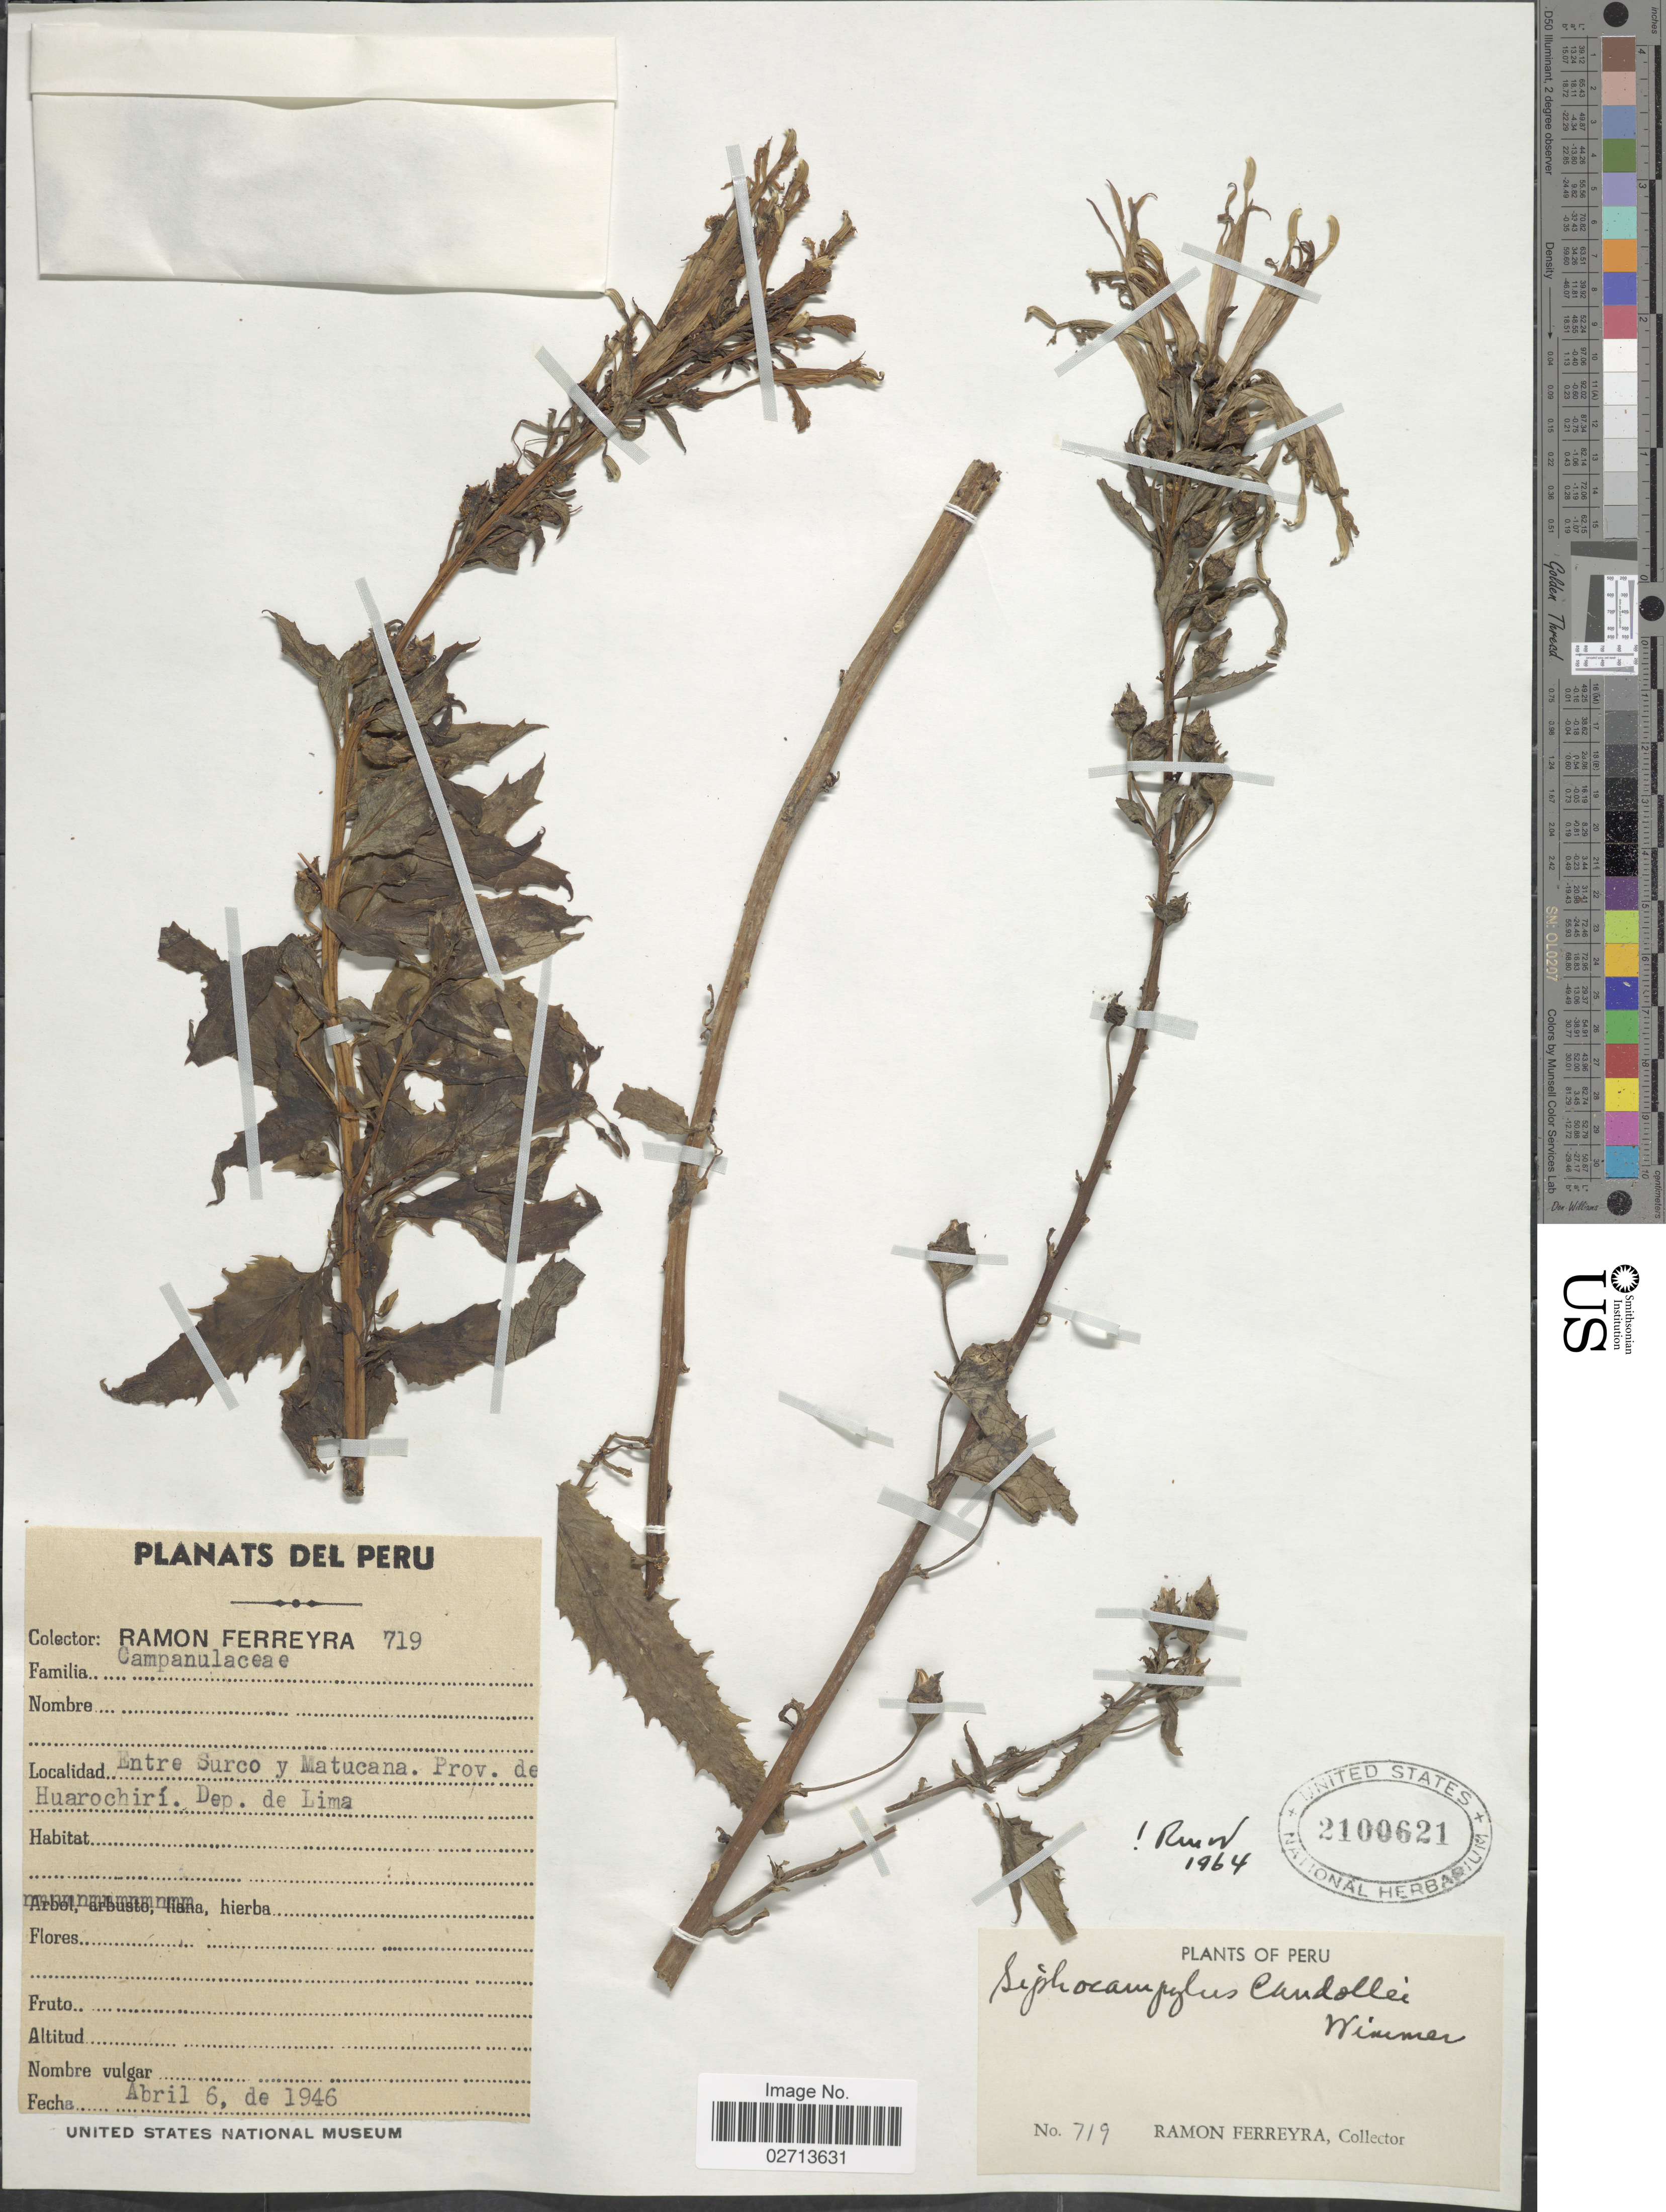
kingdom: Plantae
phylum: Tracheophyta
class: Magnoliopsida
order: Asterales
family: Campanulaceae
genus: Siphocampylus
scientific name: Siphocampylus candollei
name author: E. Wimm.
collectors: R. A. Ferreyra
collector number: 719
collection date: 1946-04-06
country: Peru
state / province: Lima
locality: Entre Surco y Matucana. Prov. de Huarochiri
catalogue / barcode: US 2100621